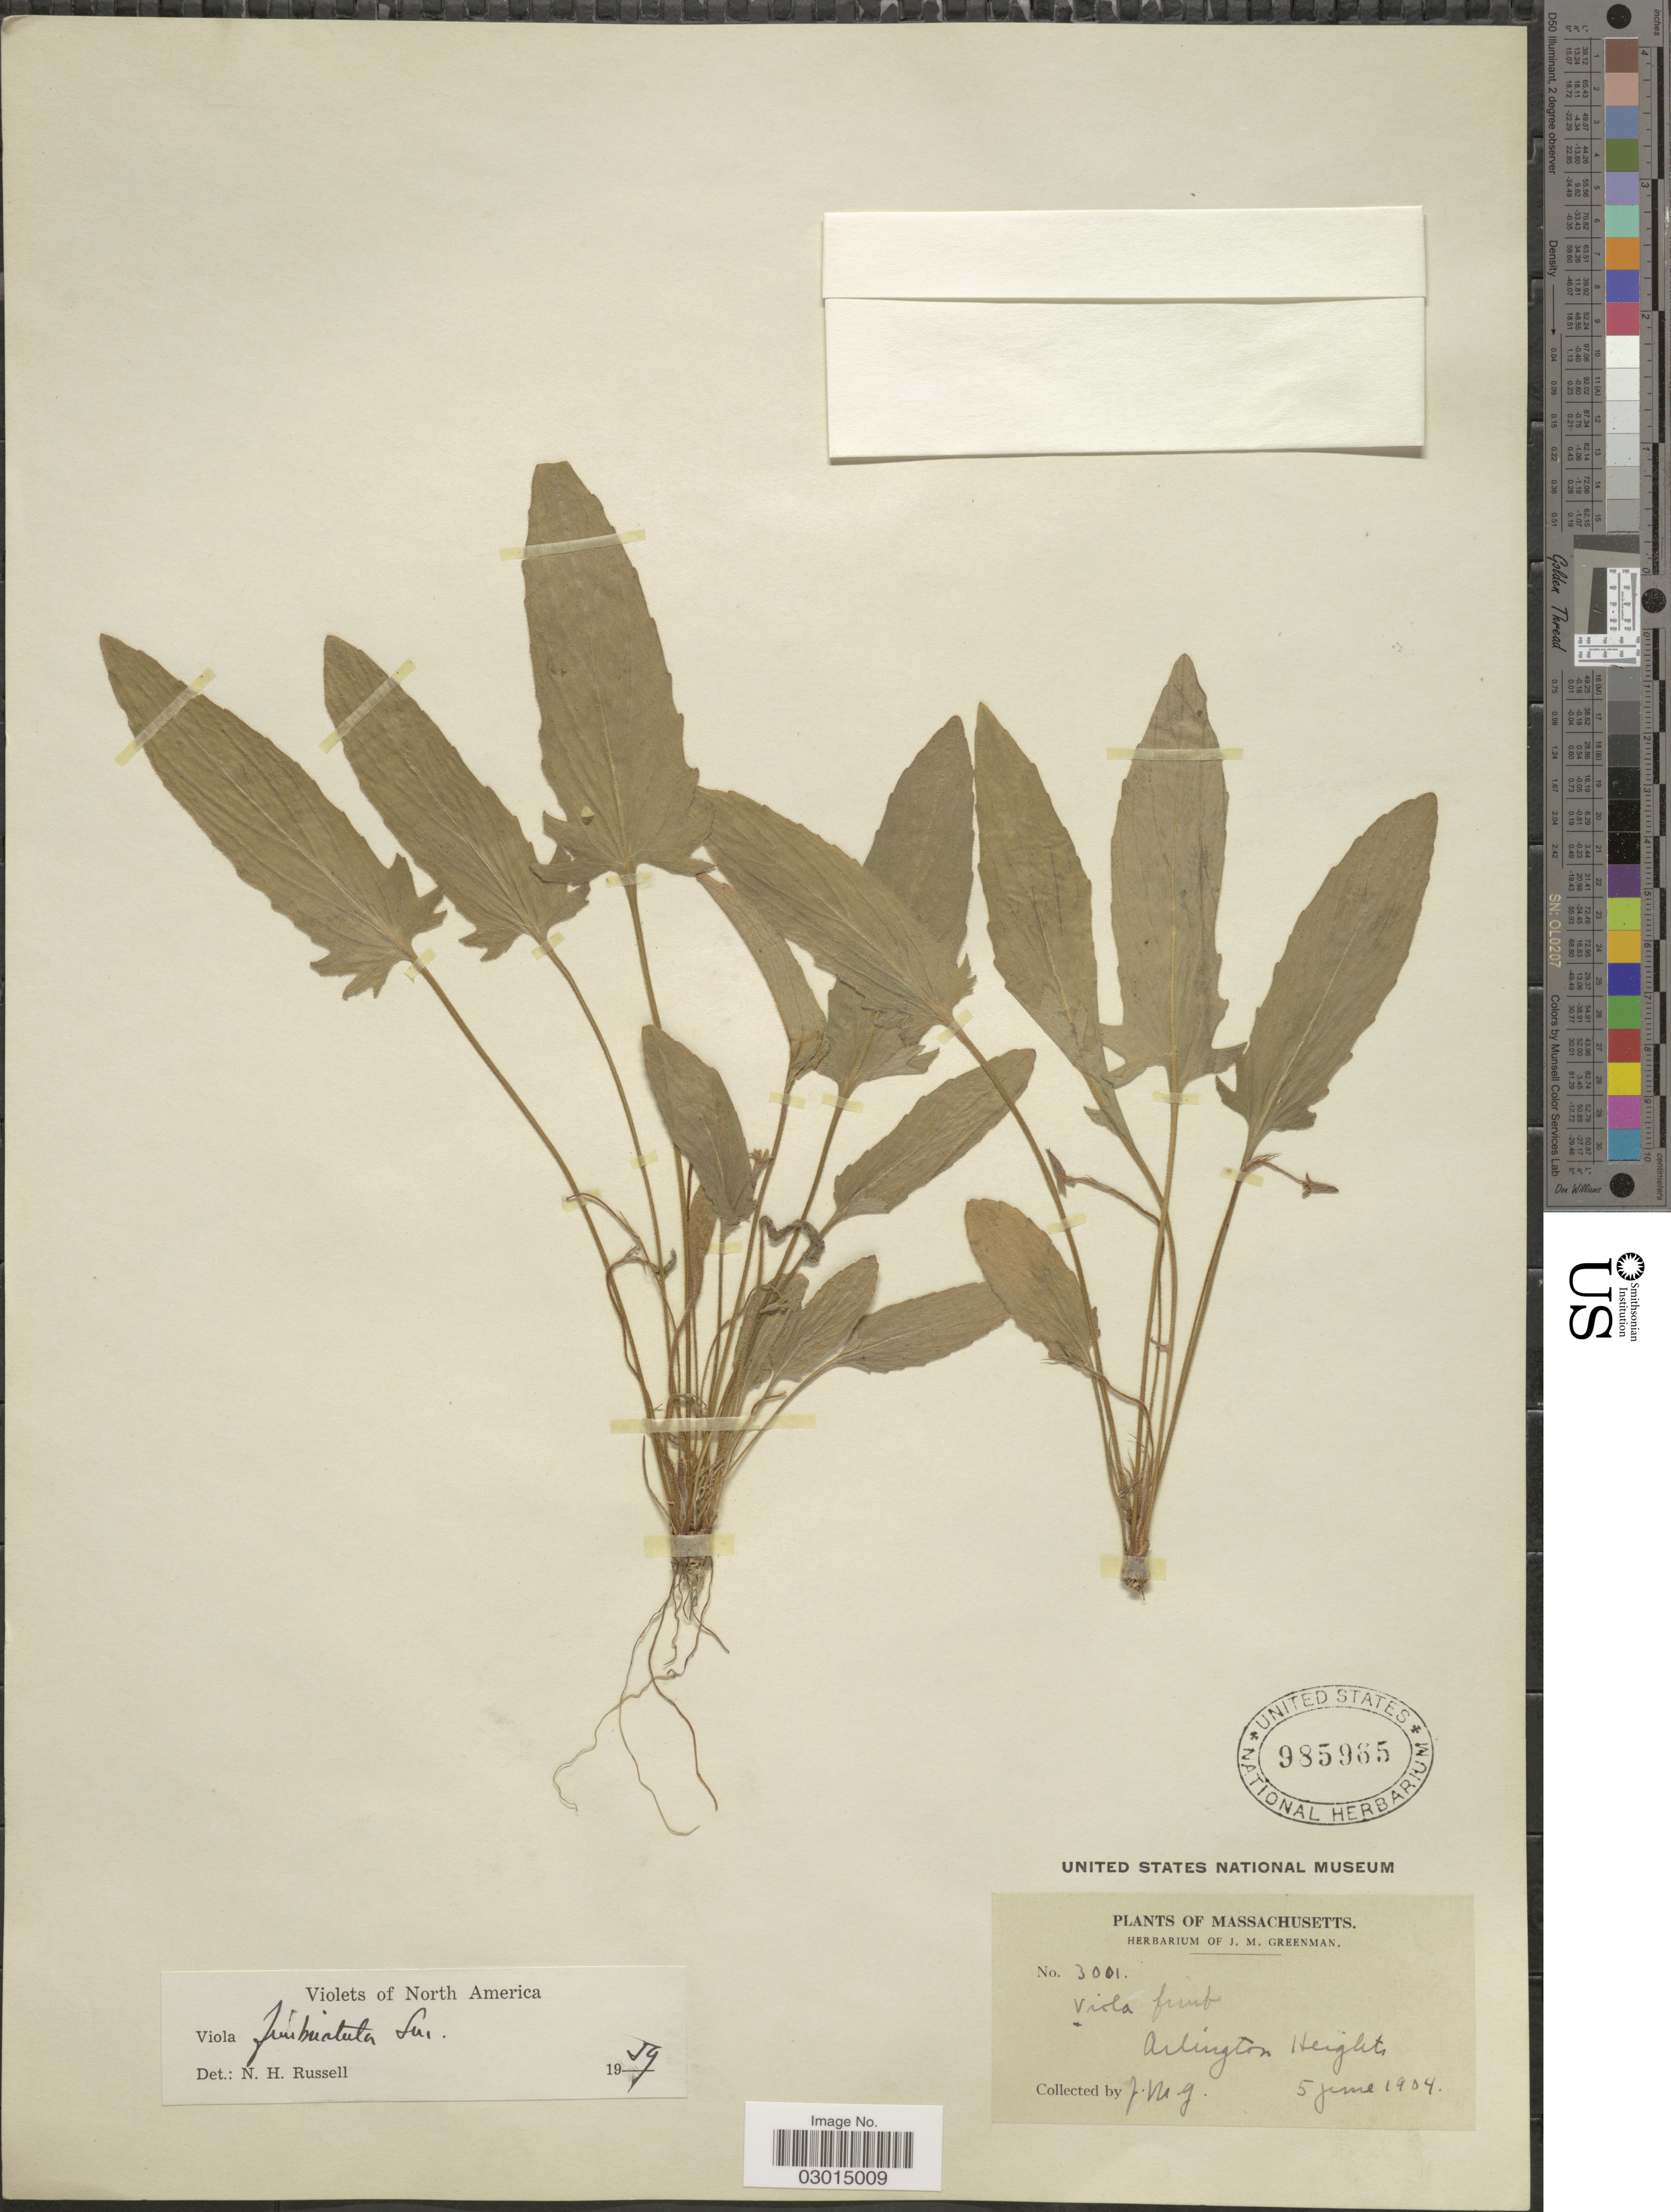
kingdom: Plantae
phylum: Tracheophyta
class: Magnoliopsida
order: Malpighiales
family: Violaceae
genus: Viola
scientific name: Viola fimbriatula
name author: Small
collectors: J. M. Greenman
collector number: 3001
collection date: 1904-06-05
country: United States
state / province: Massachusetts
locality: Arlington Height.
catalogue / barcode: US 985965